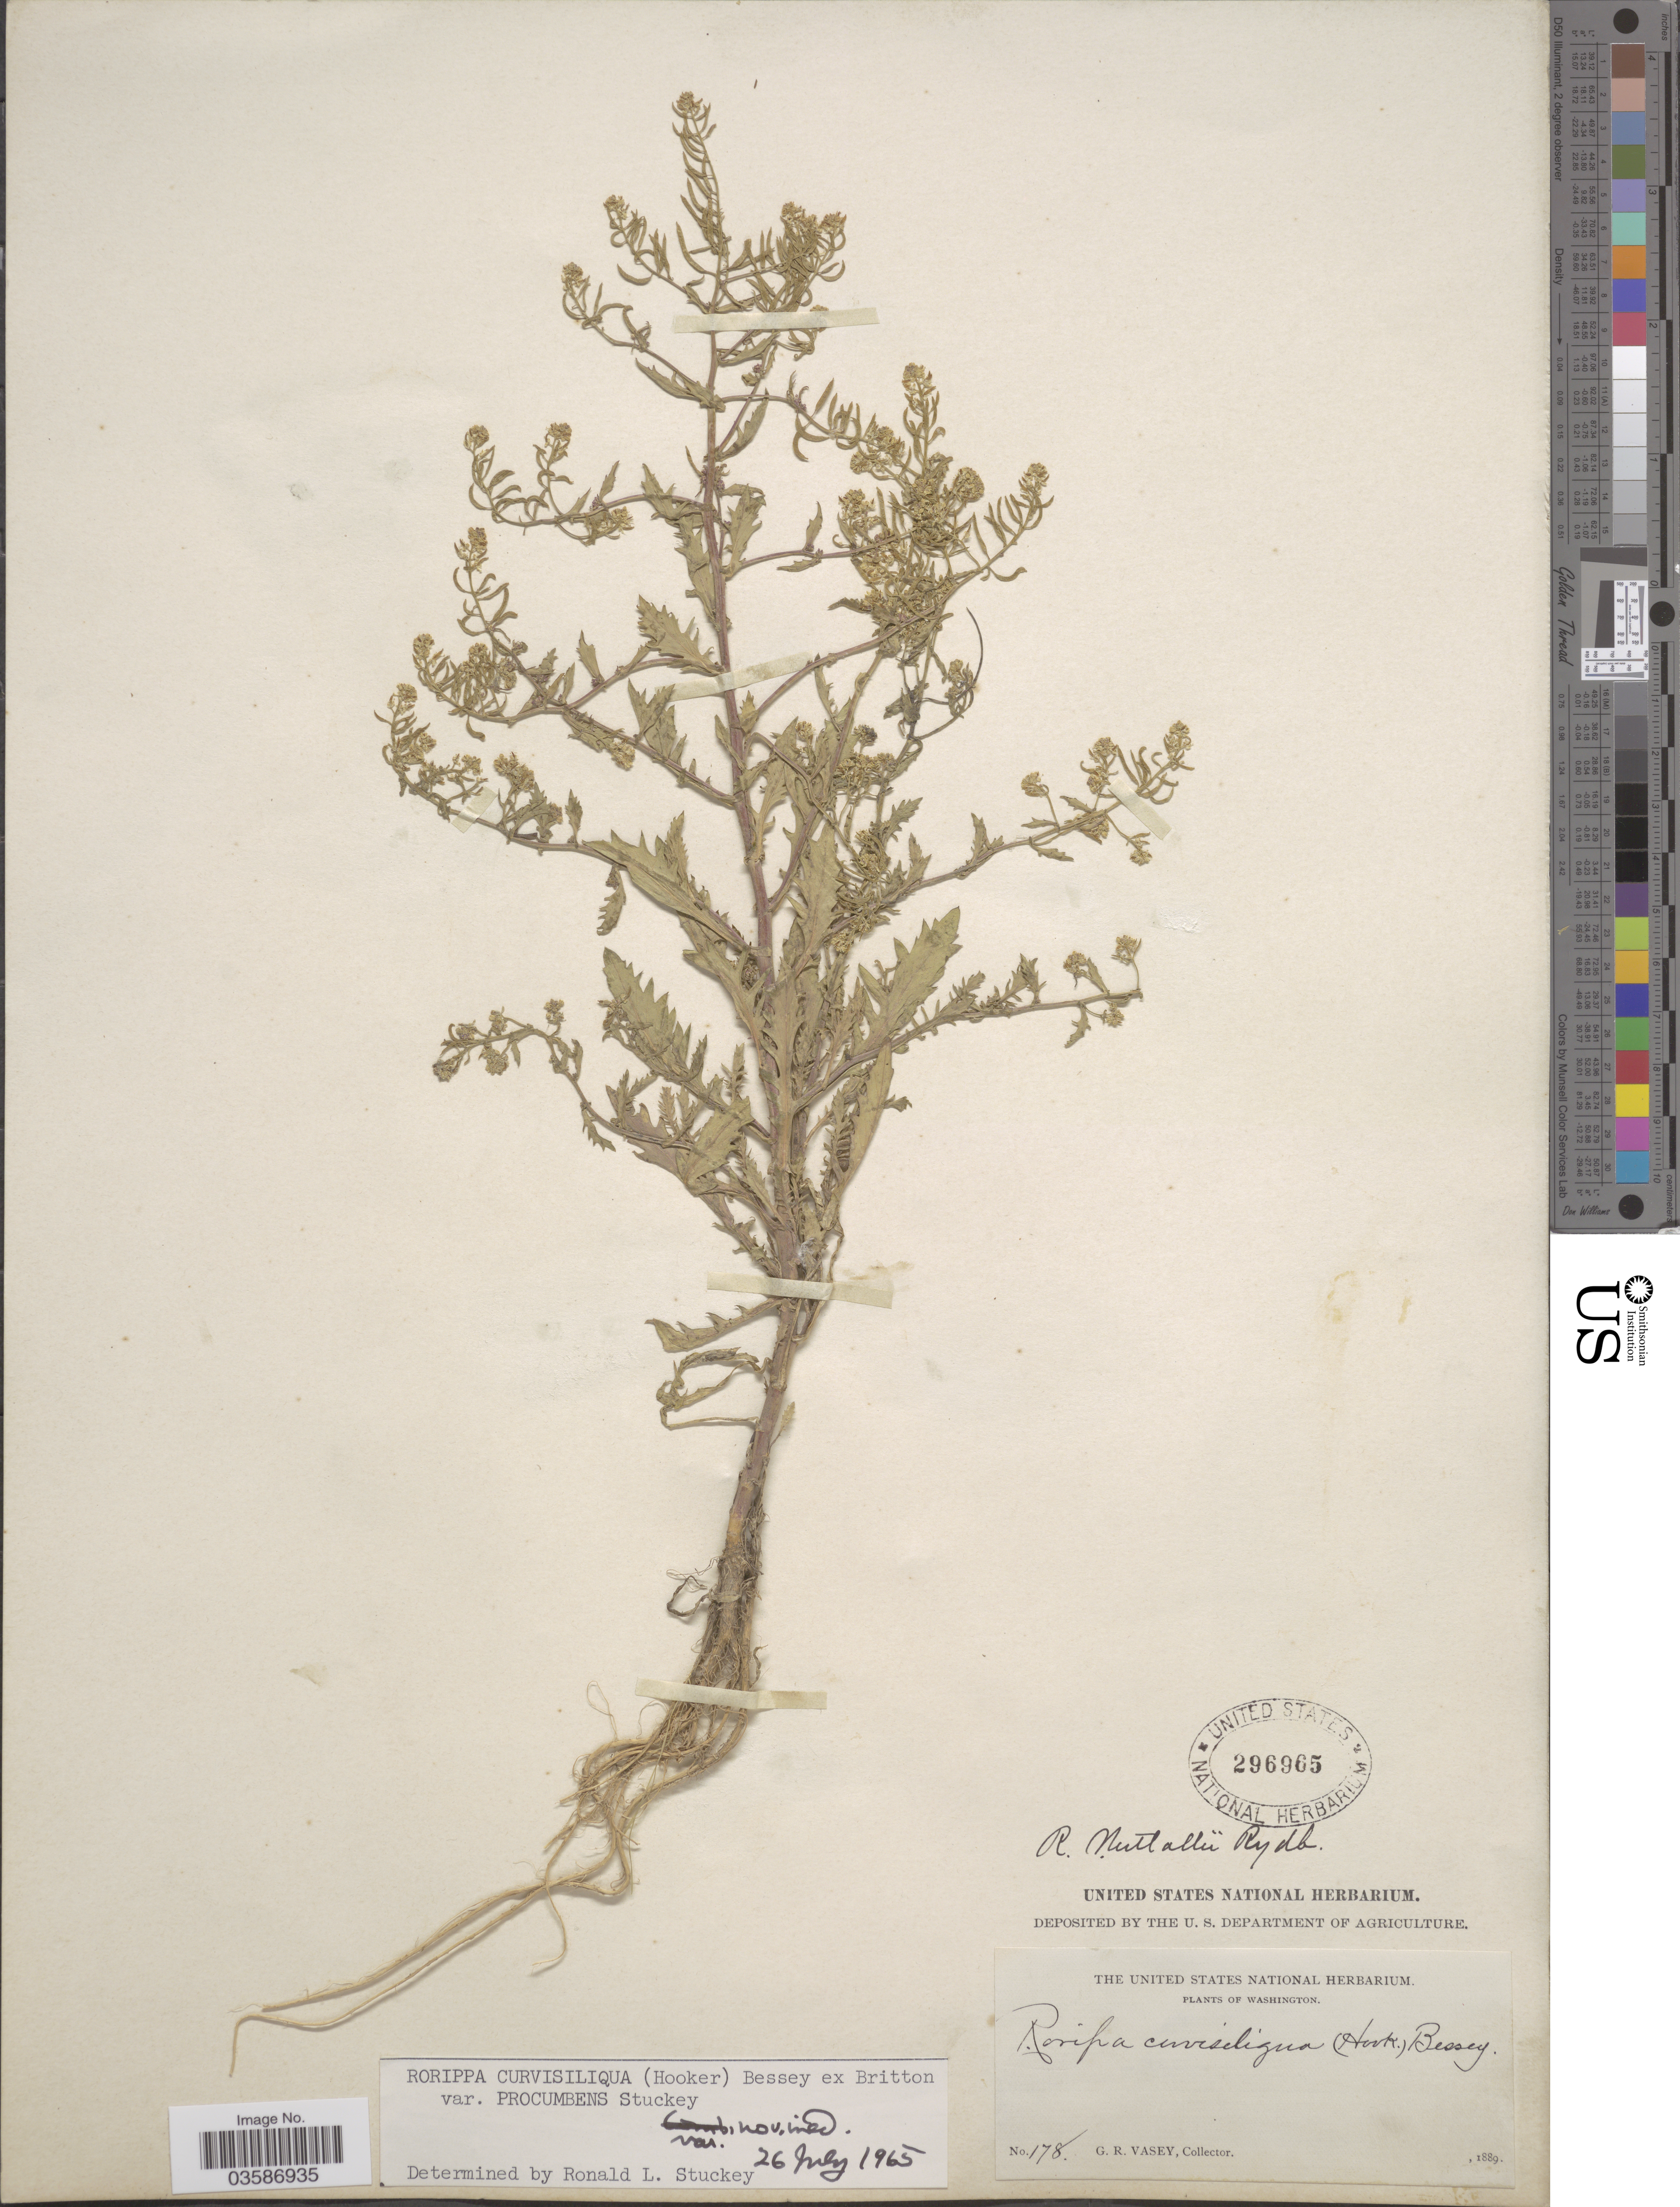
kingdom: Plantae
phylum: Tracheophyta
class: Magnoliopsida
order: Brassicales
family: Brassicaceae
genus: Rorippa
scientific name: Rorippa curvisiliqua var. procumbens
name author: Stuckey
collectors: G. R. Vasey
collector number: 178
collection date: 1889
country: United States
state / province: Washington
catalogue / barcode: US 296965